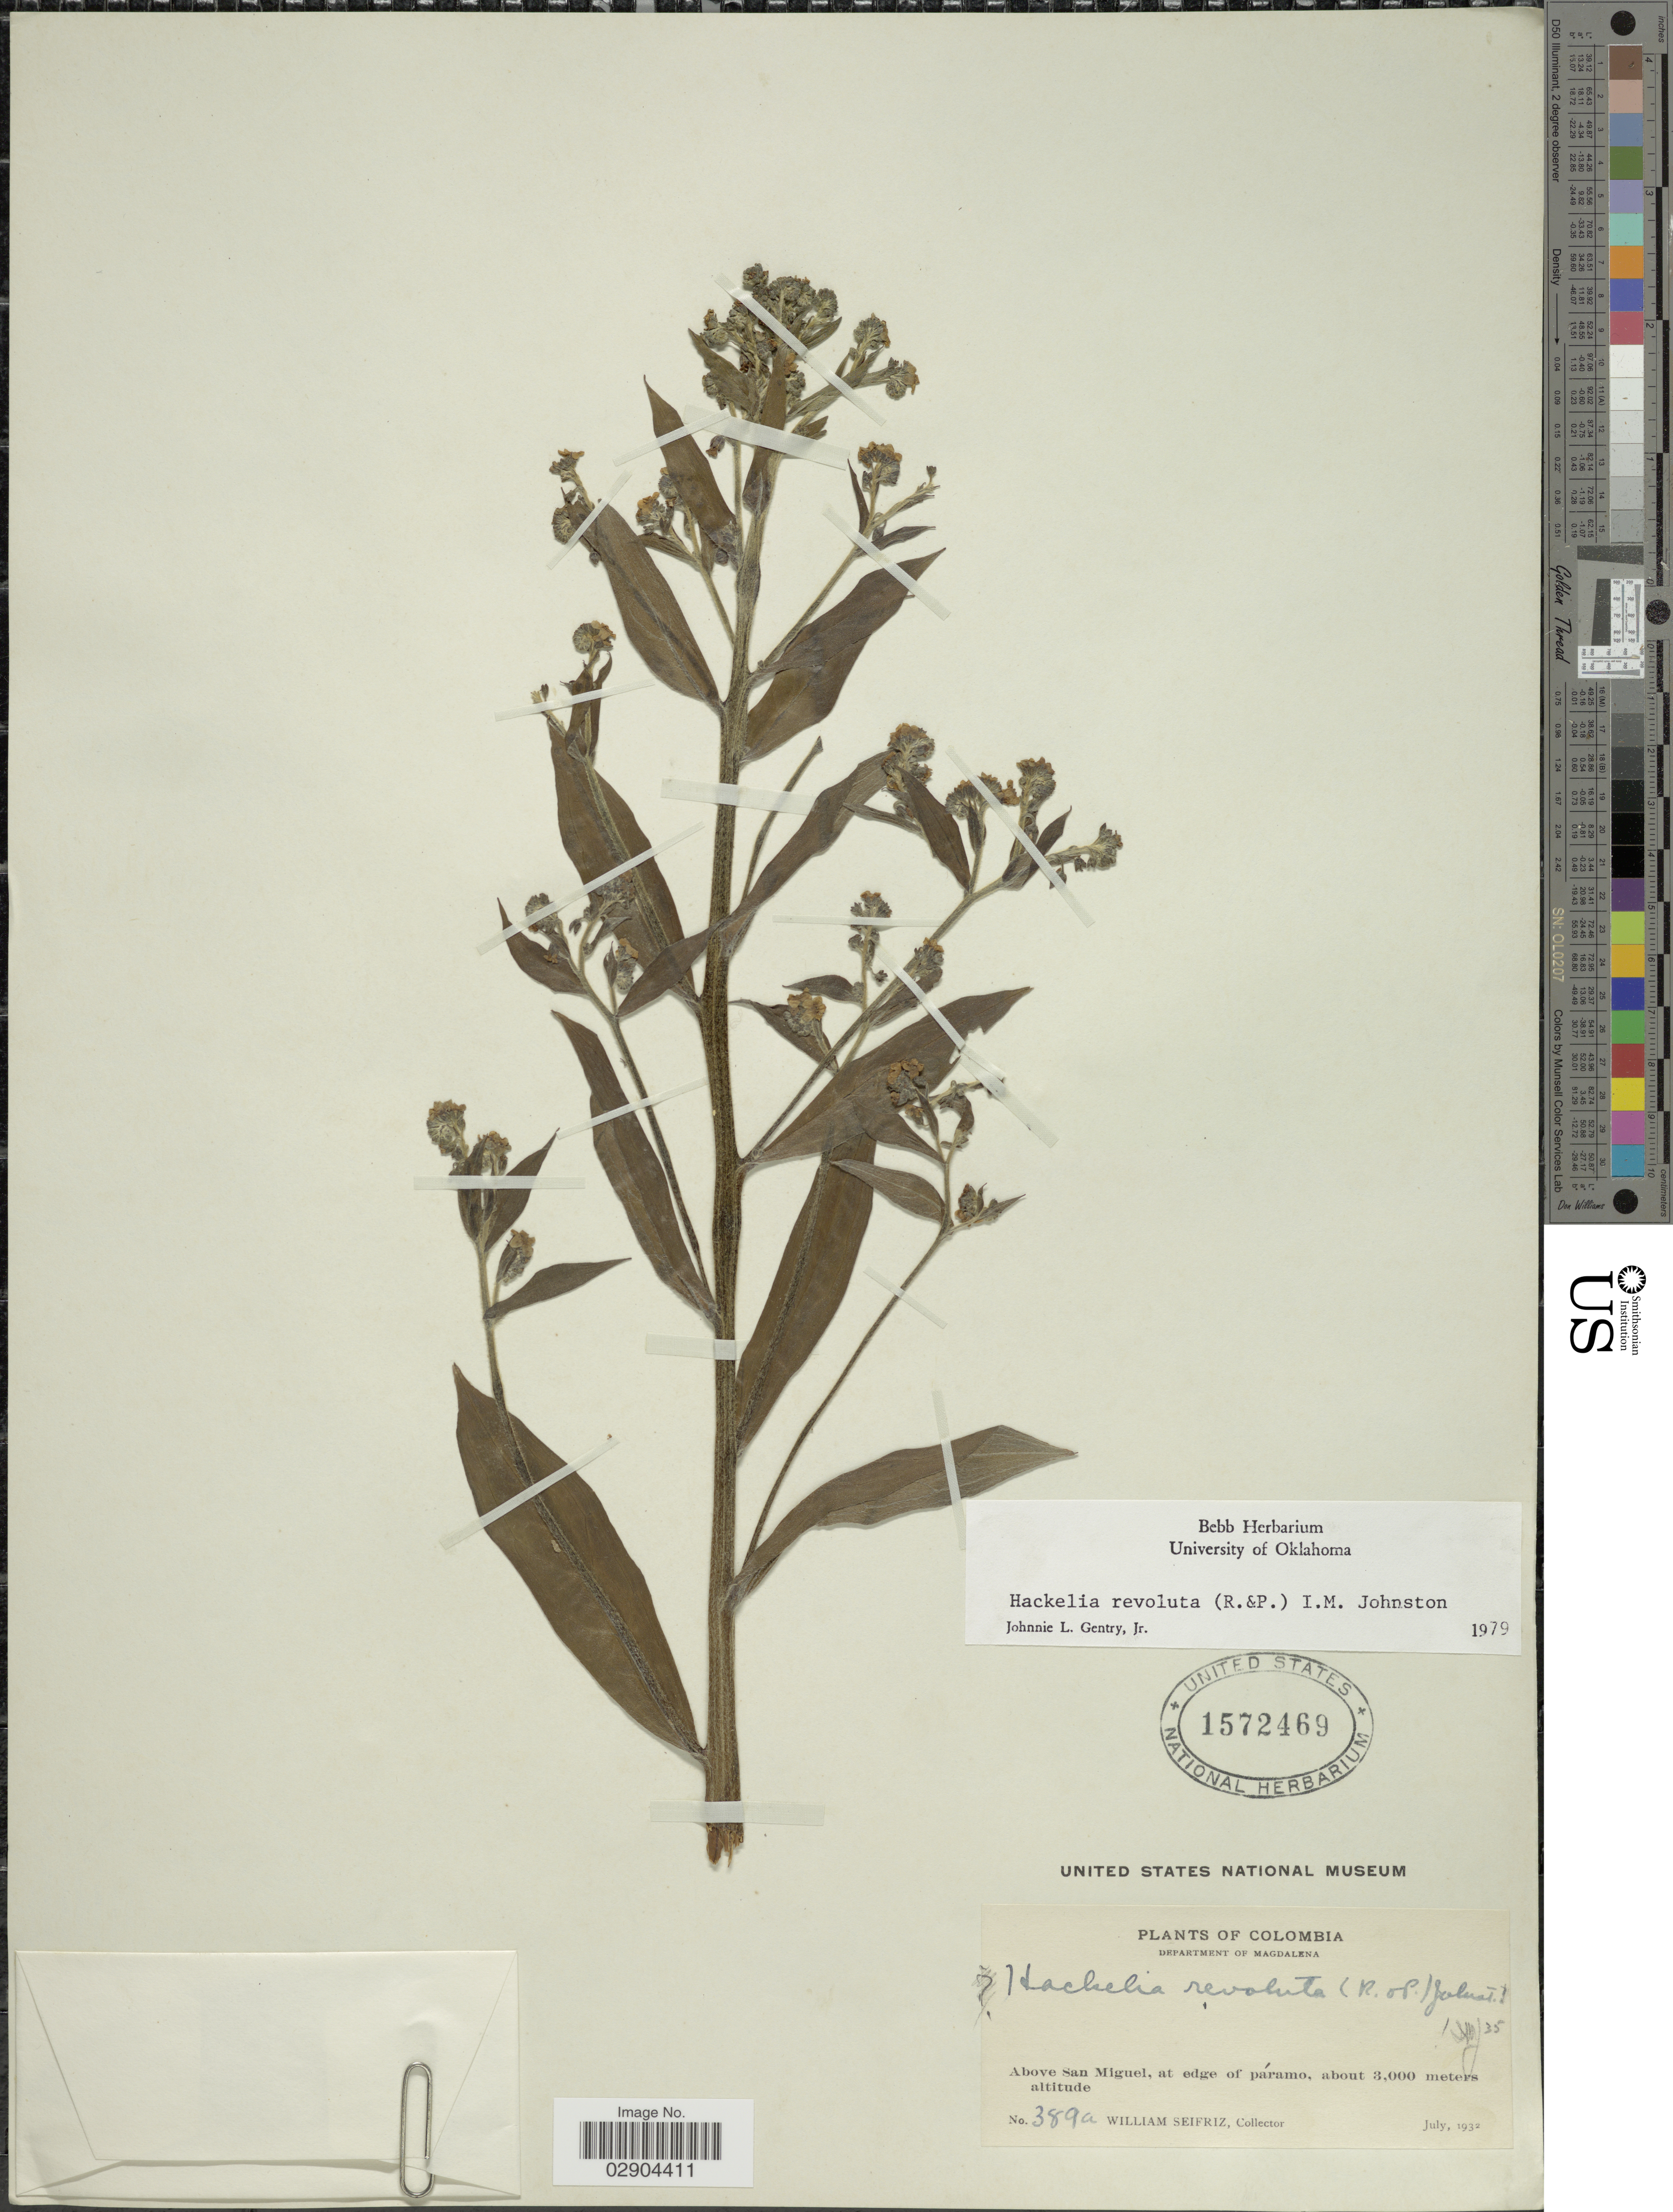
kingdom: Plantae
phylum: Tracheophyta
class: Magnoliopsida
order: Boraginales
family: Boraginaceae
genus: Hackelia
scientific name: Hackelia revoluta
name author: (Ruiz & Pav.) I.M. Johnst.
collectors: W. Seifriz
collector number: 389a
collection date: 1932-07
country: Colombia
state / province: Magdalena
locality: Department of Magdalena. Above San Miguel, at edge of páramo.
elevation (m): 3000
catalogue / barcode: US 1572469